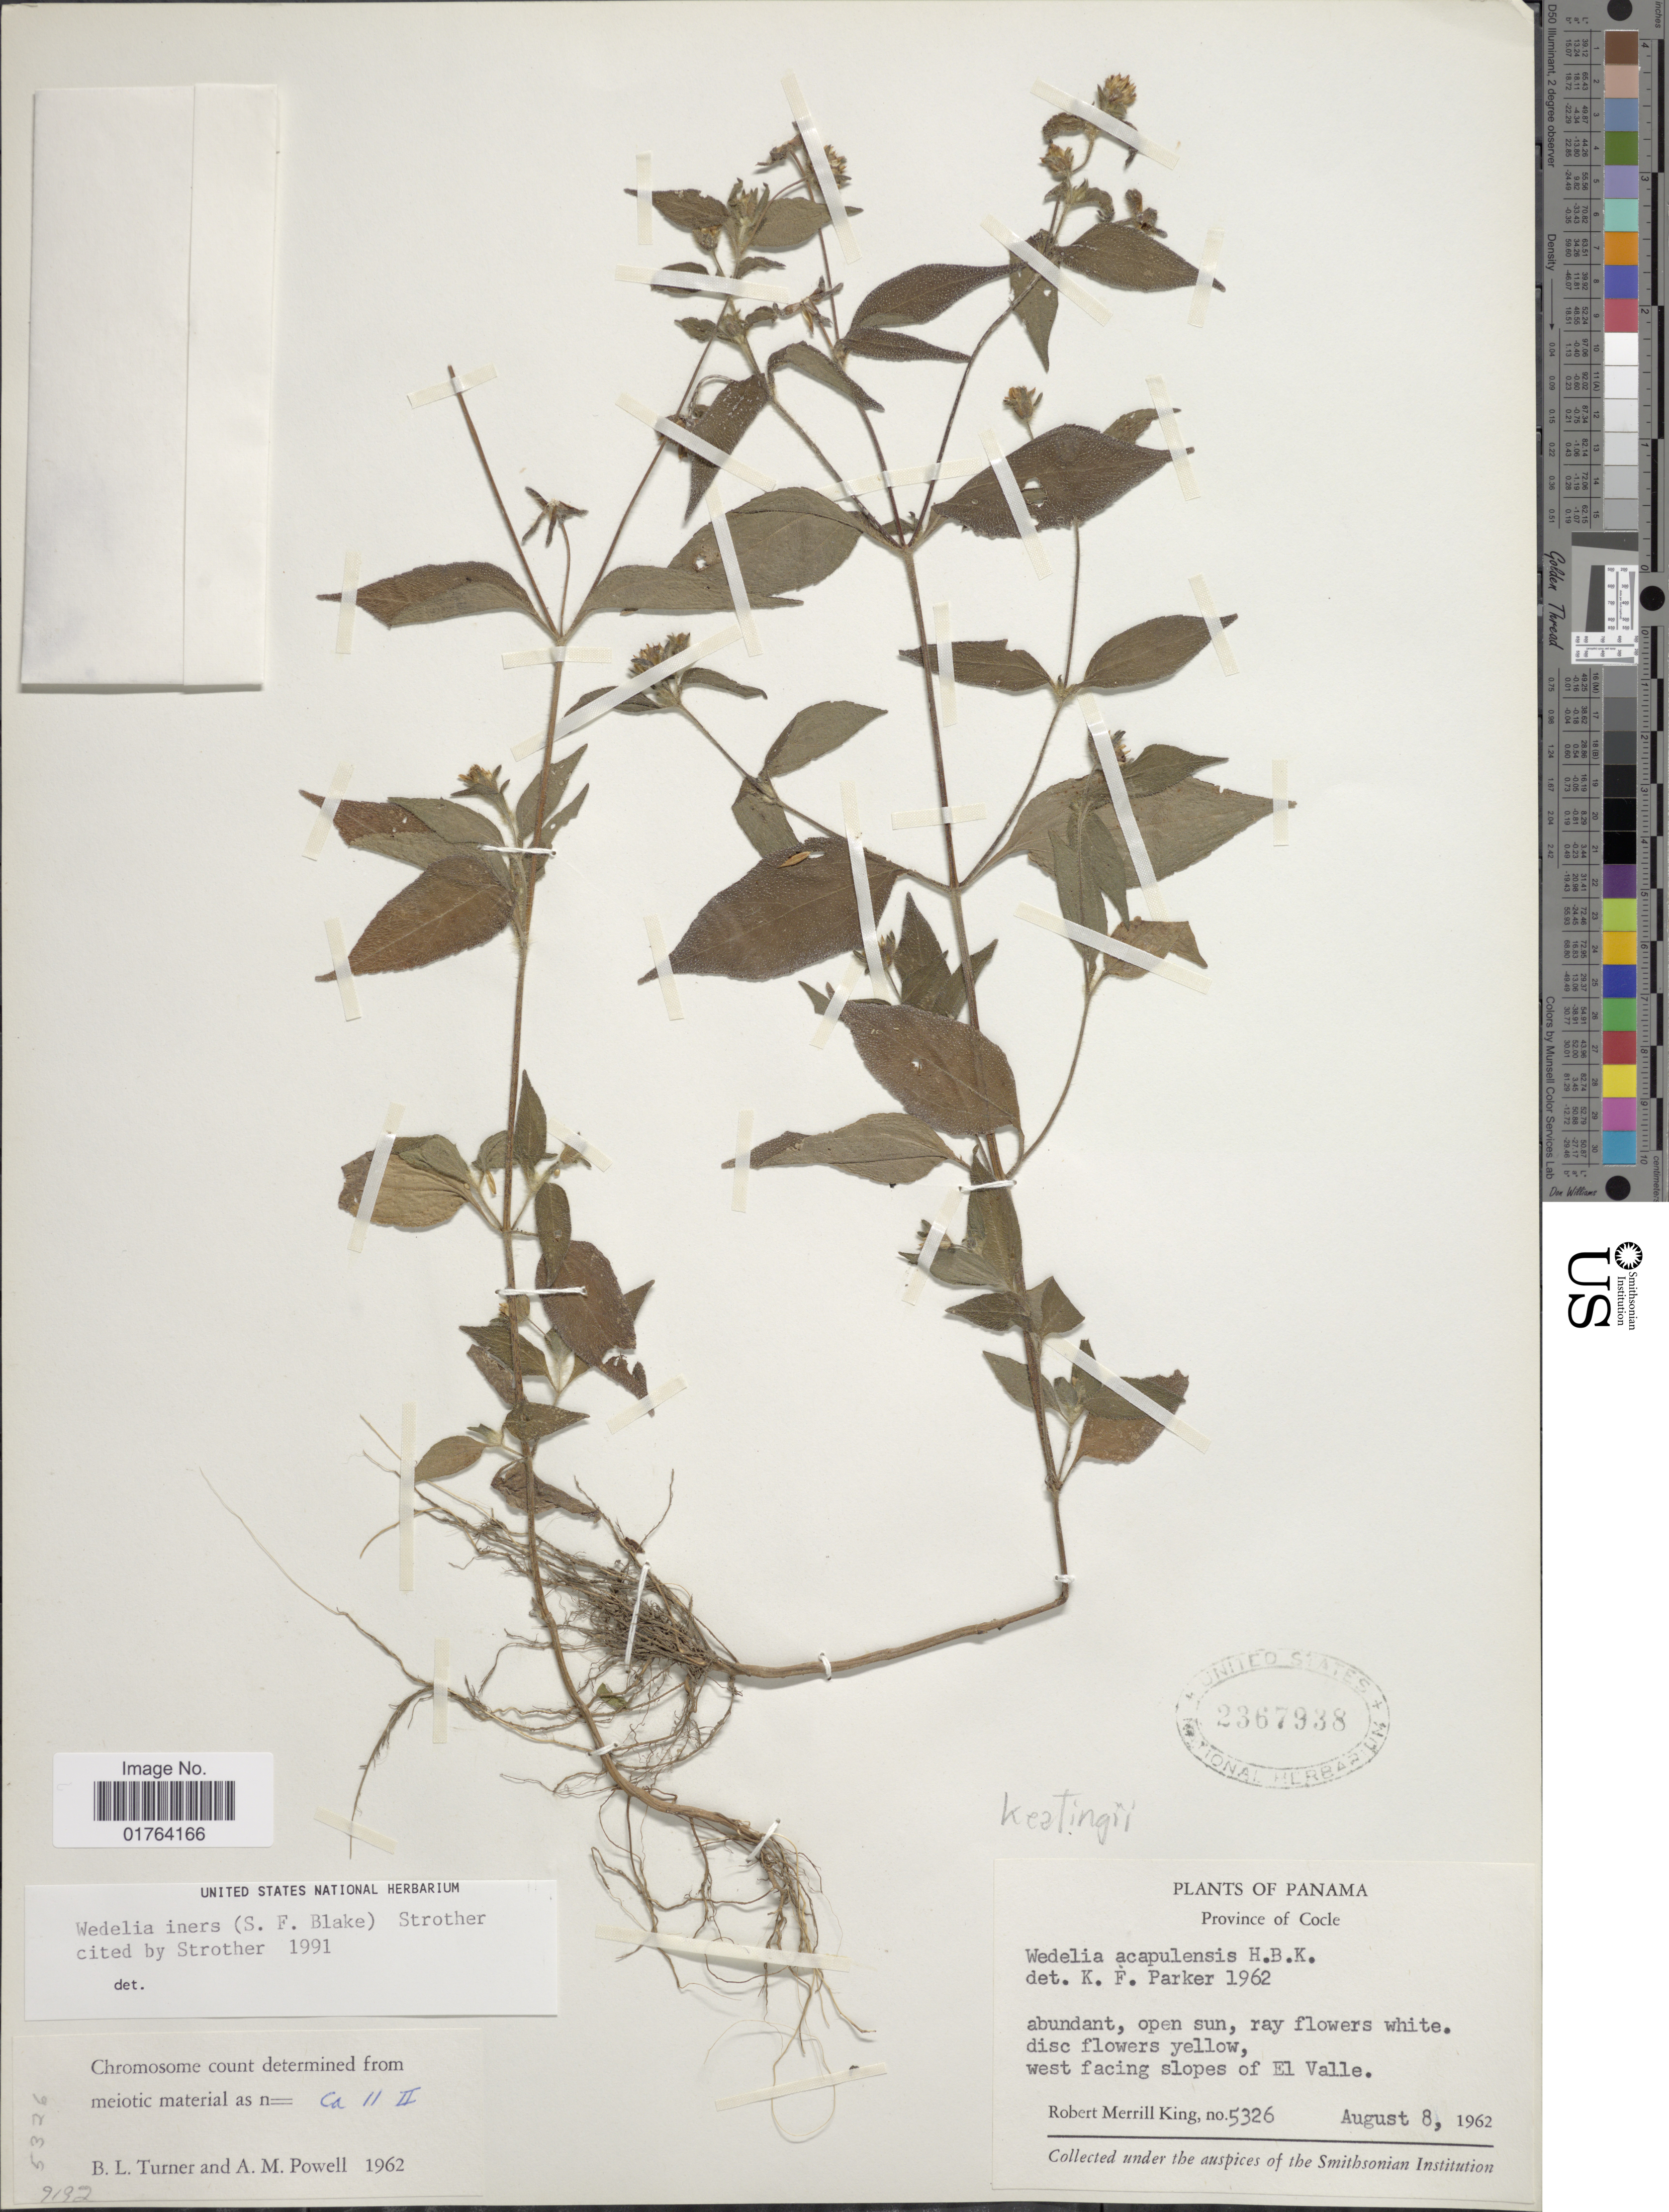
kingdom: Plantae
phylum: Tracheophyta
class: Magnoliopsida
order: Asterales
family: Asteraceae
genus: Wedelia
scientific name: Wedelia iners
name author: (S.F. Blake) Strother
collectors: R. M. King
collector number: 5326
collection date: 1962-08-08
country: Panama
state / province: Coclé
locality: West facing slopes of El Valle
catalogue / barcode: US 2367938